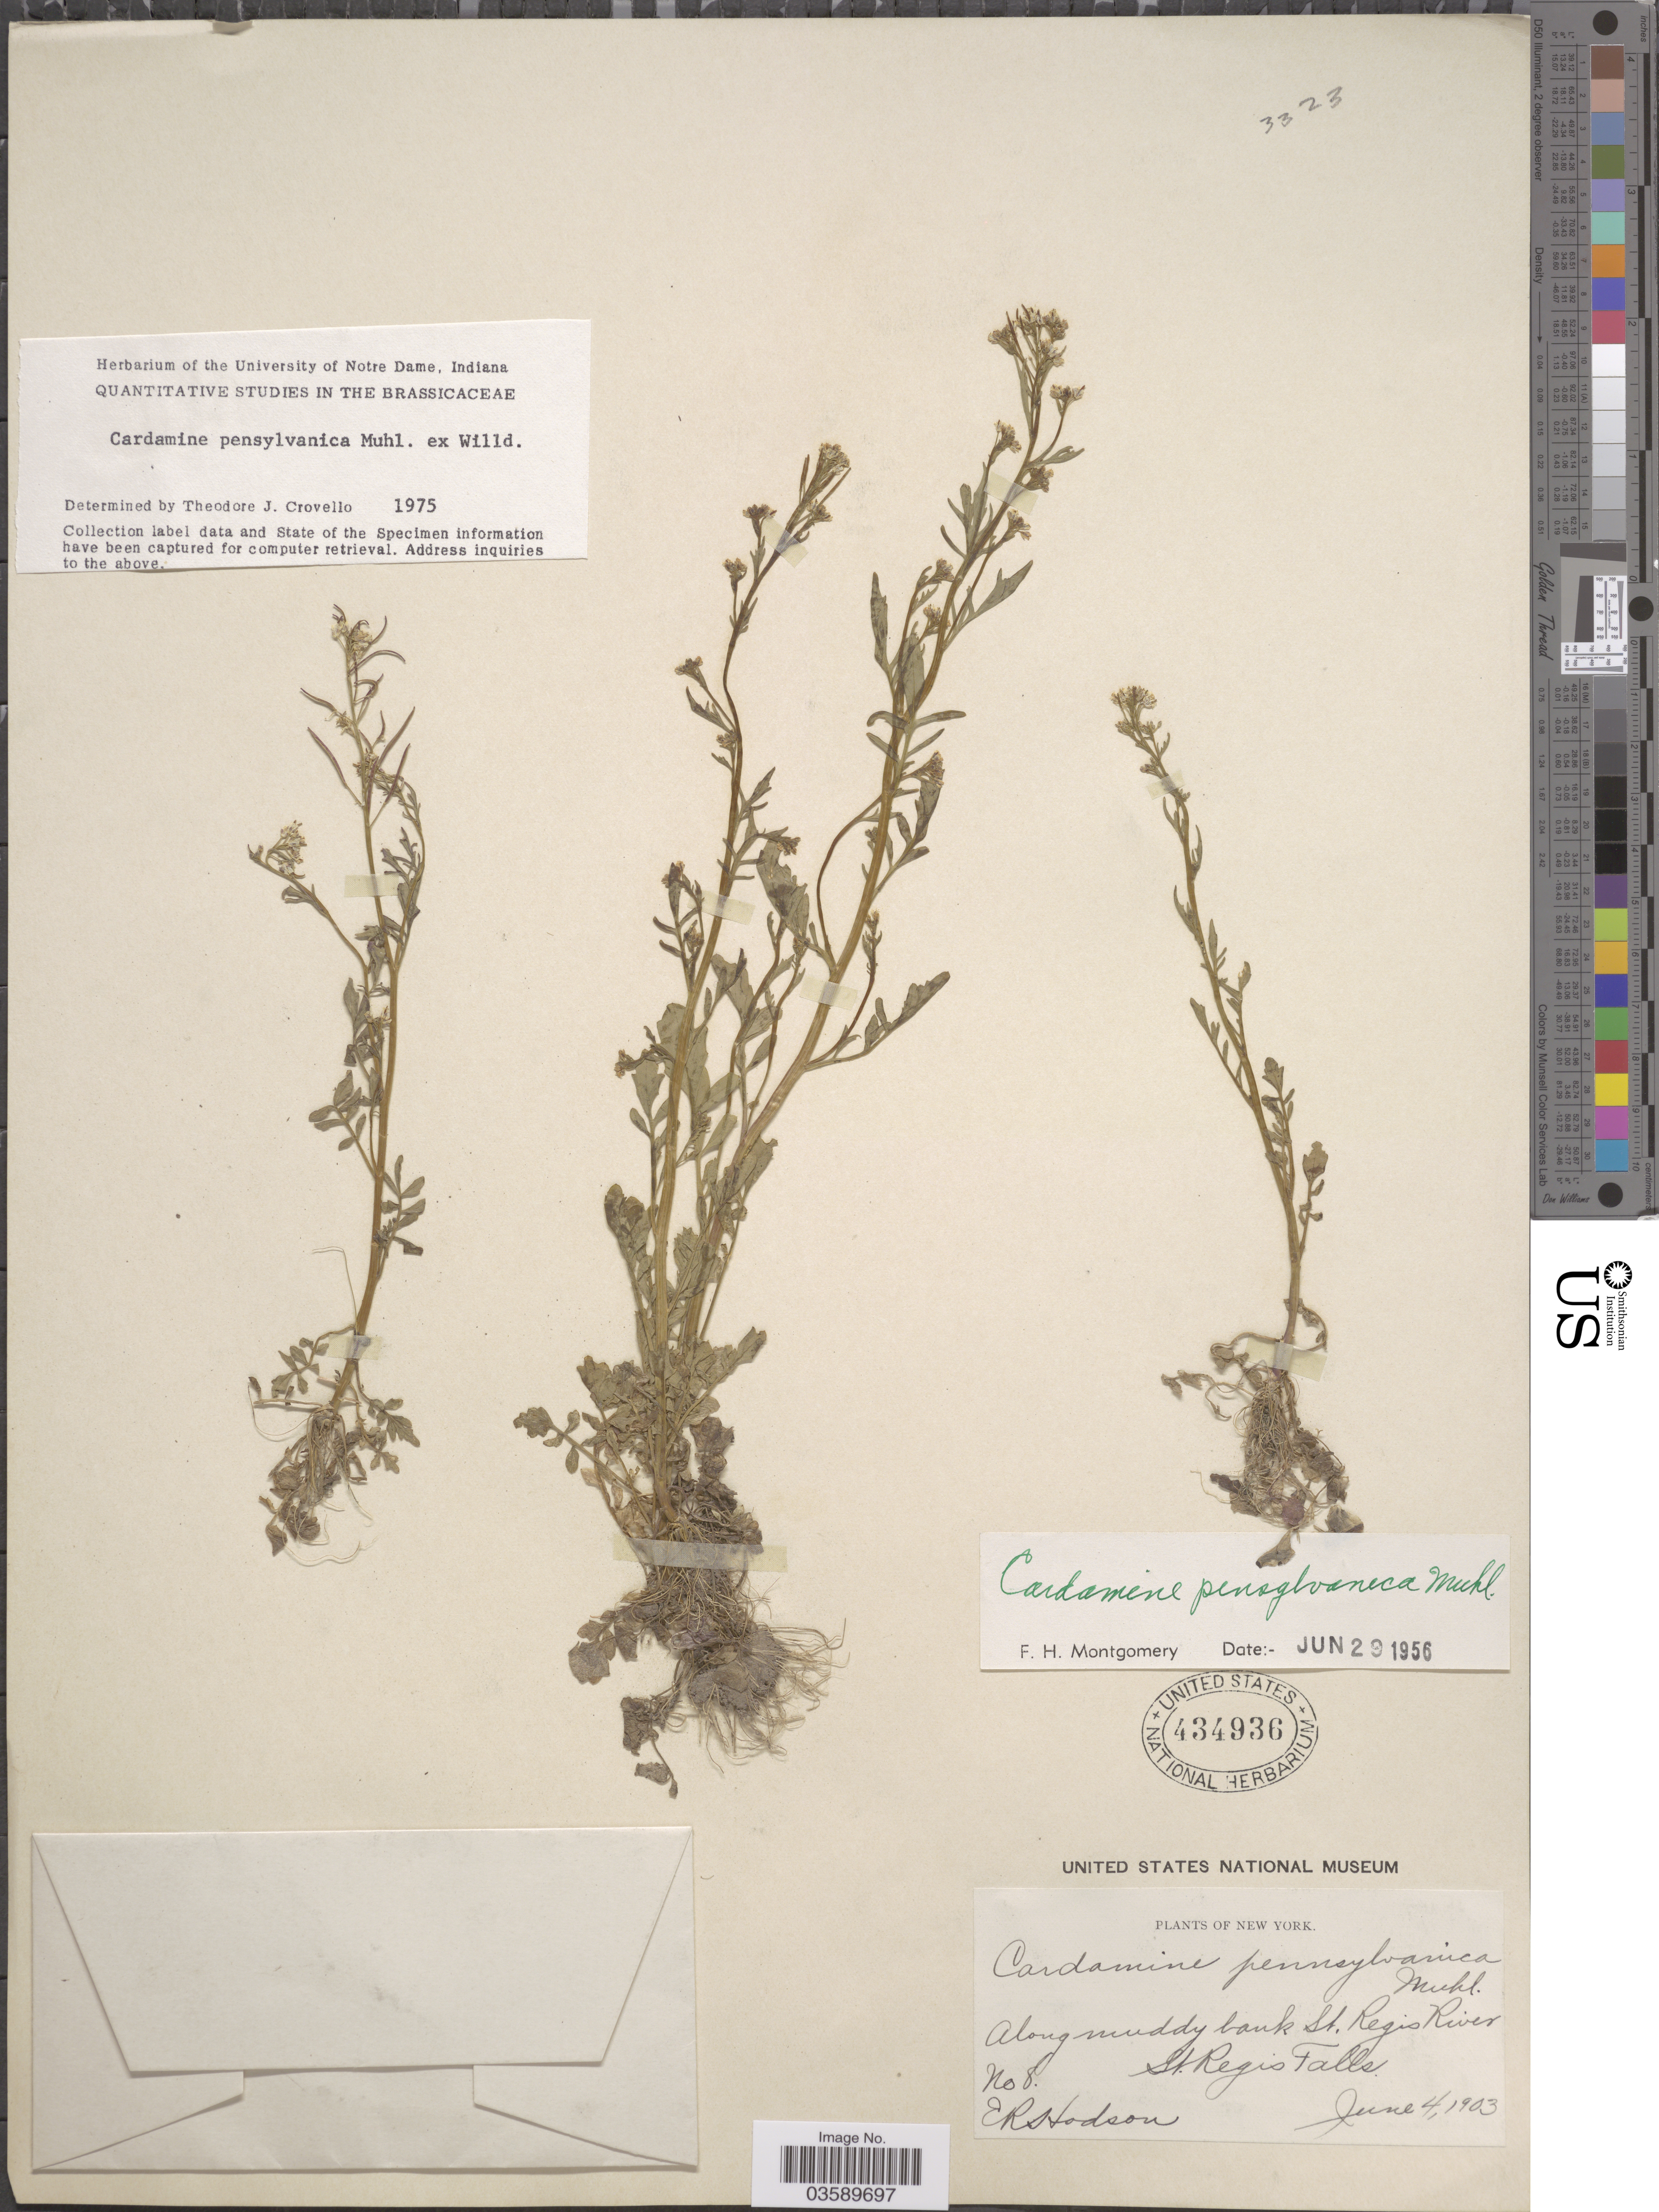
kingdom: Plantae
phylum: Tracheophyta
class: Magnoliopsida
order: Brassicales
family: Brassicaceae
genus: Cardamine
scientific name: Cardamine pensylvanica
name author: Muhl. ex Willd.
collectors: E. Hodson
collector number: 8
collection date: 1903-06-04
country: United States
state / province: New York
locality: Along muddy bank St. Regis River, St. Regis Falls.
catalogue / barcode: US 434936